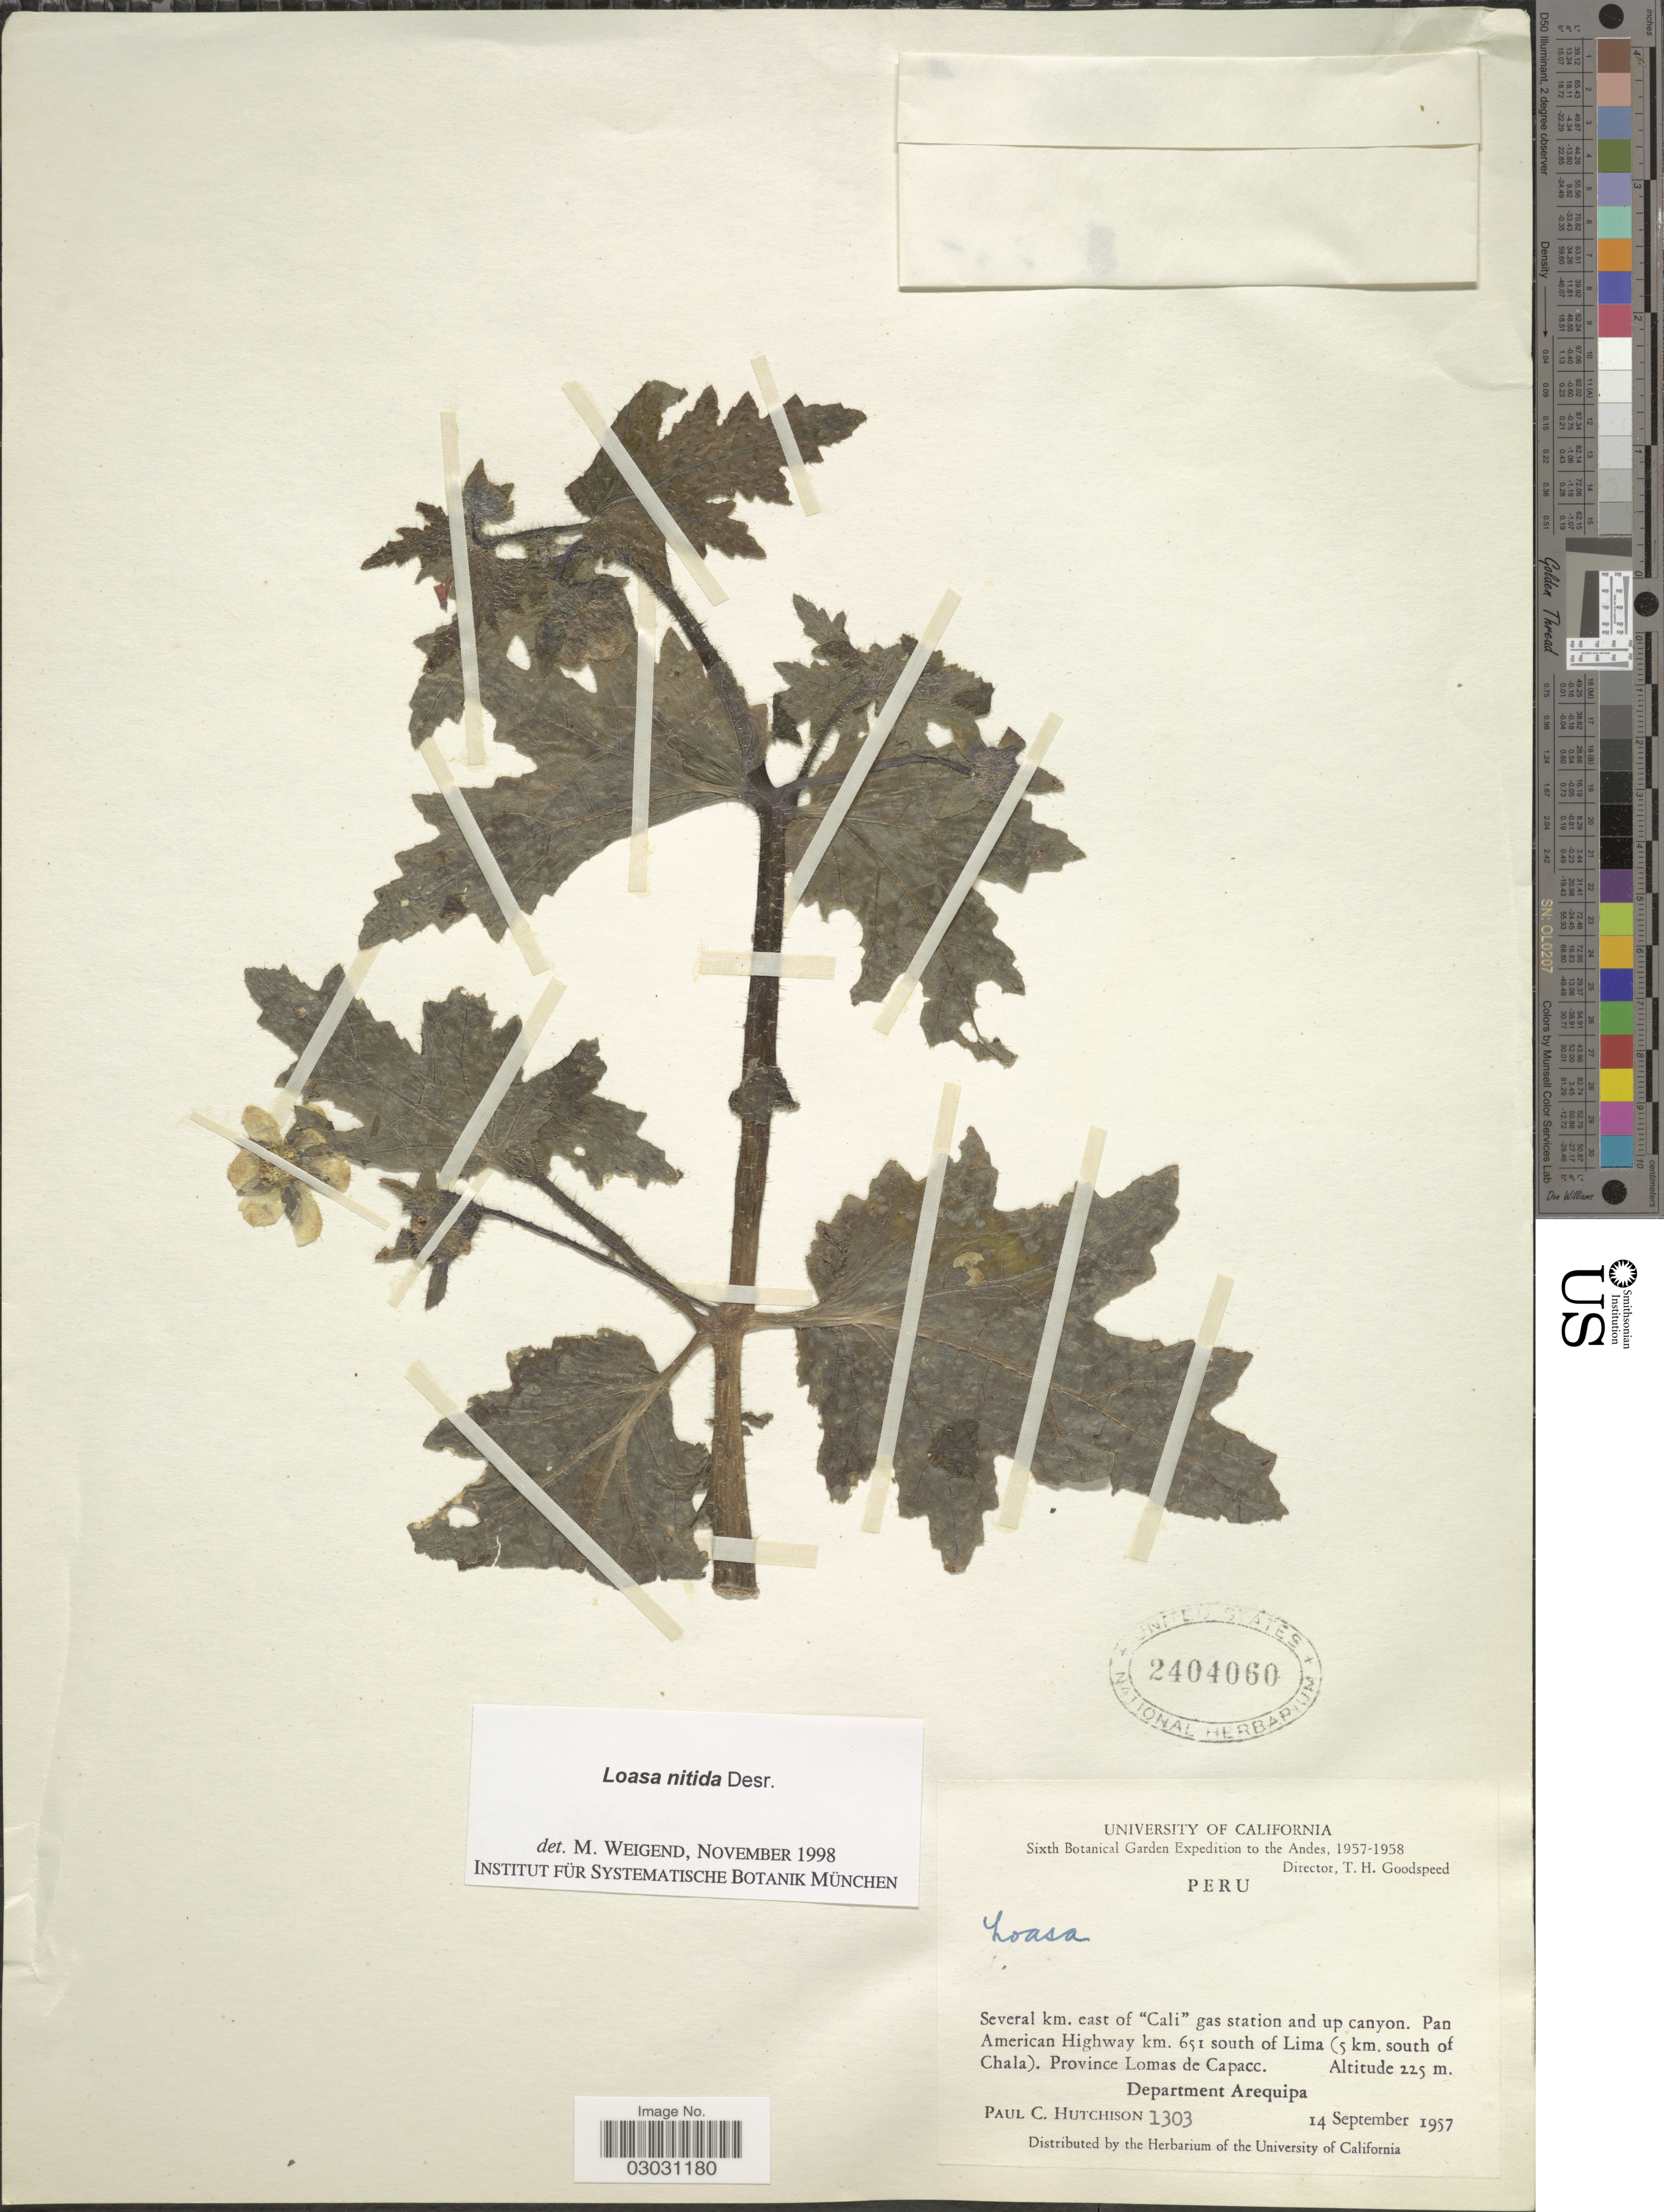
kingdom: Plantae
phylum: Tracheophyta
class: Magnoliopsida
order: Cornales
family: Loasaceae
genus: Loasa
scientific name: Loasa nitida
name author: Desr.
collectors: P. C. Hutchison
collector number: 1303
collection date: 1957-09-14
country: Peru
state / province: Arequipa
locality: The Andes, Several km. east of "Cali" gas station and up canyon. Pan American Highway km. 651 south of Lima (5 km. south of Chala). Province Lomas de Capacc. Department Arequipa.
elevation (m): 225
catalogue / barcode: US 2404060